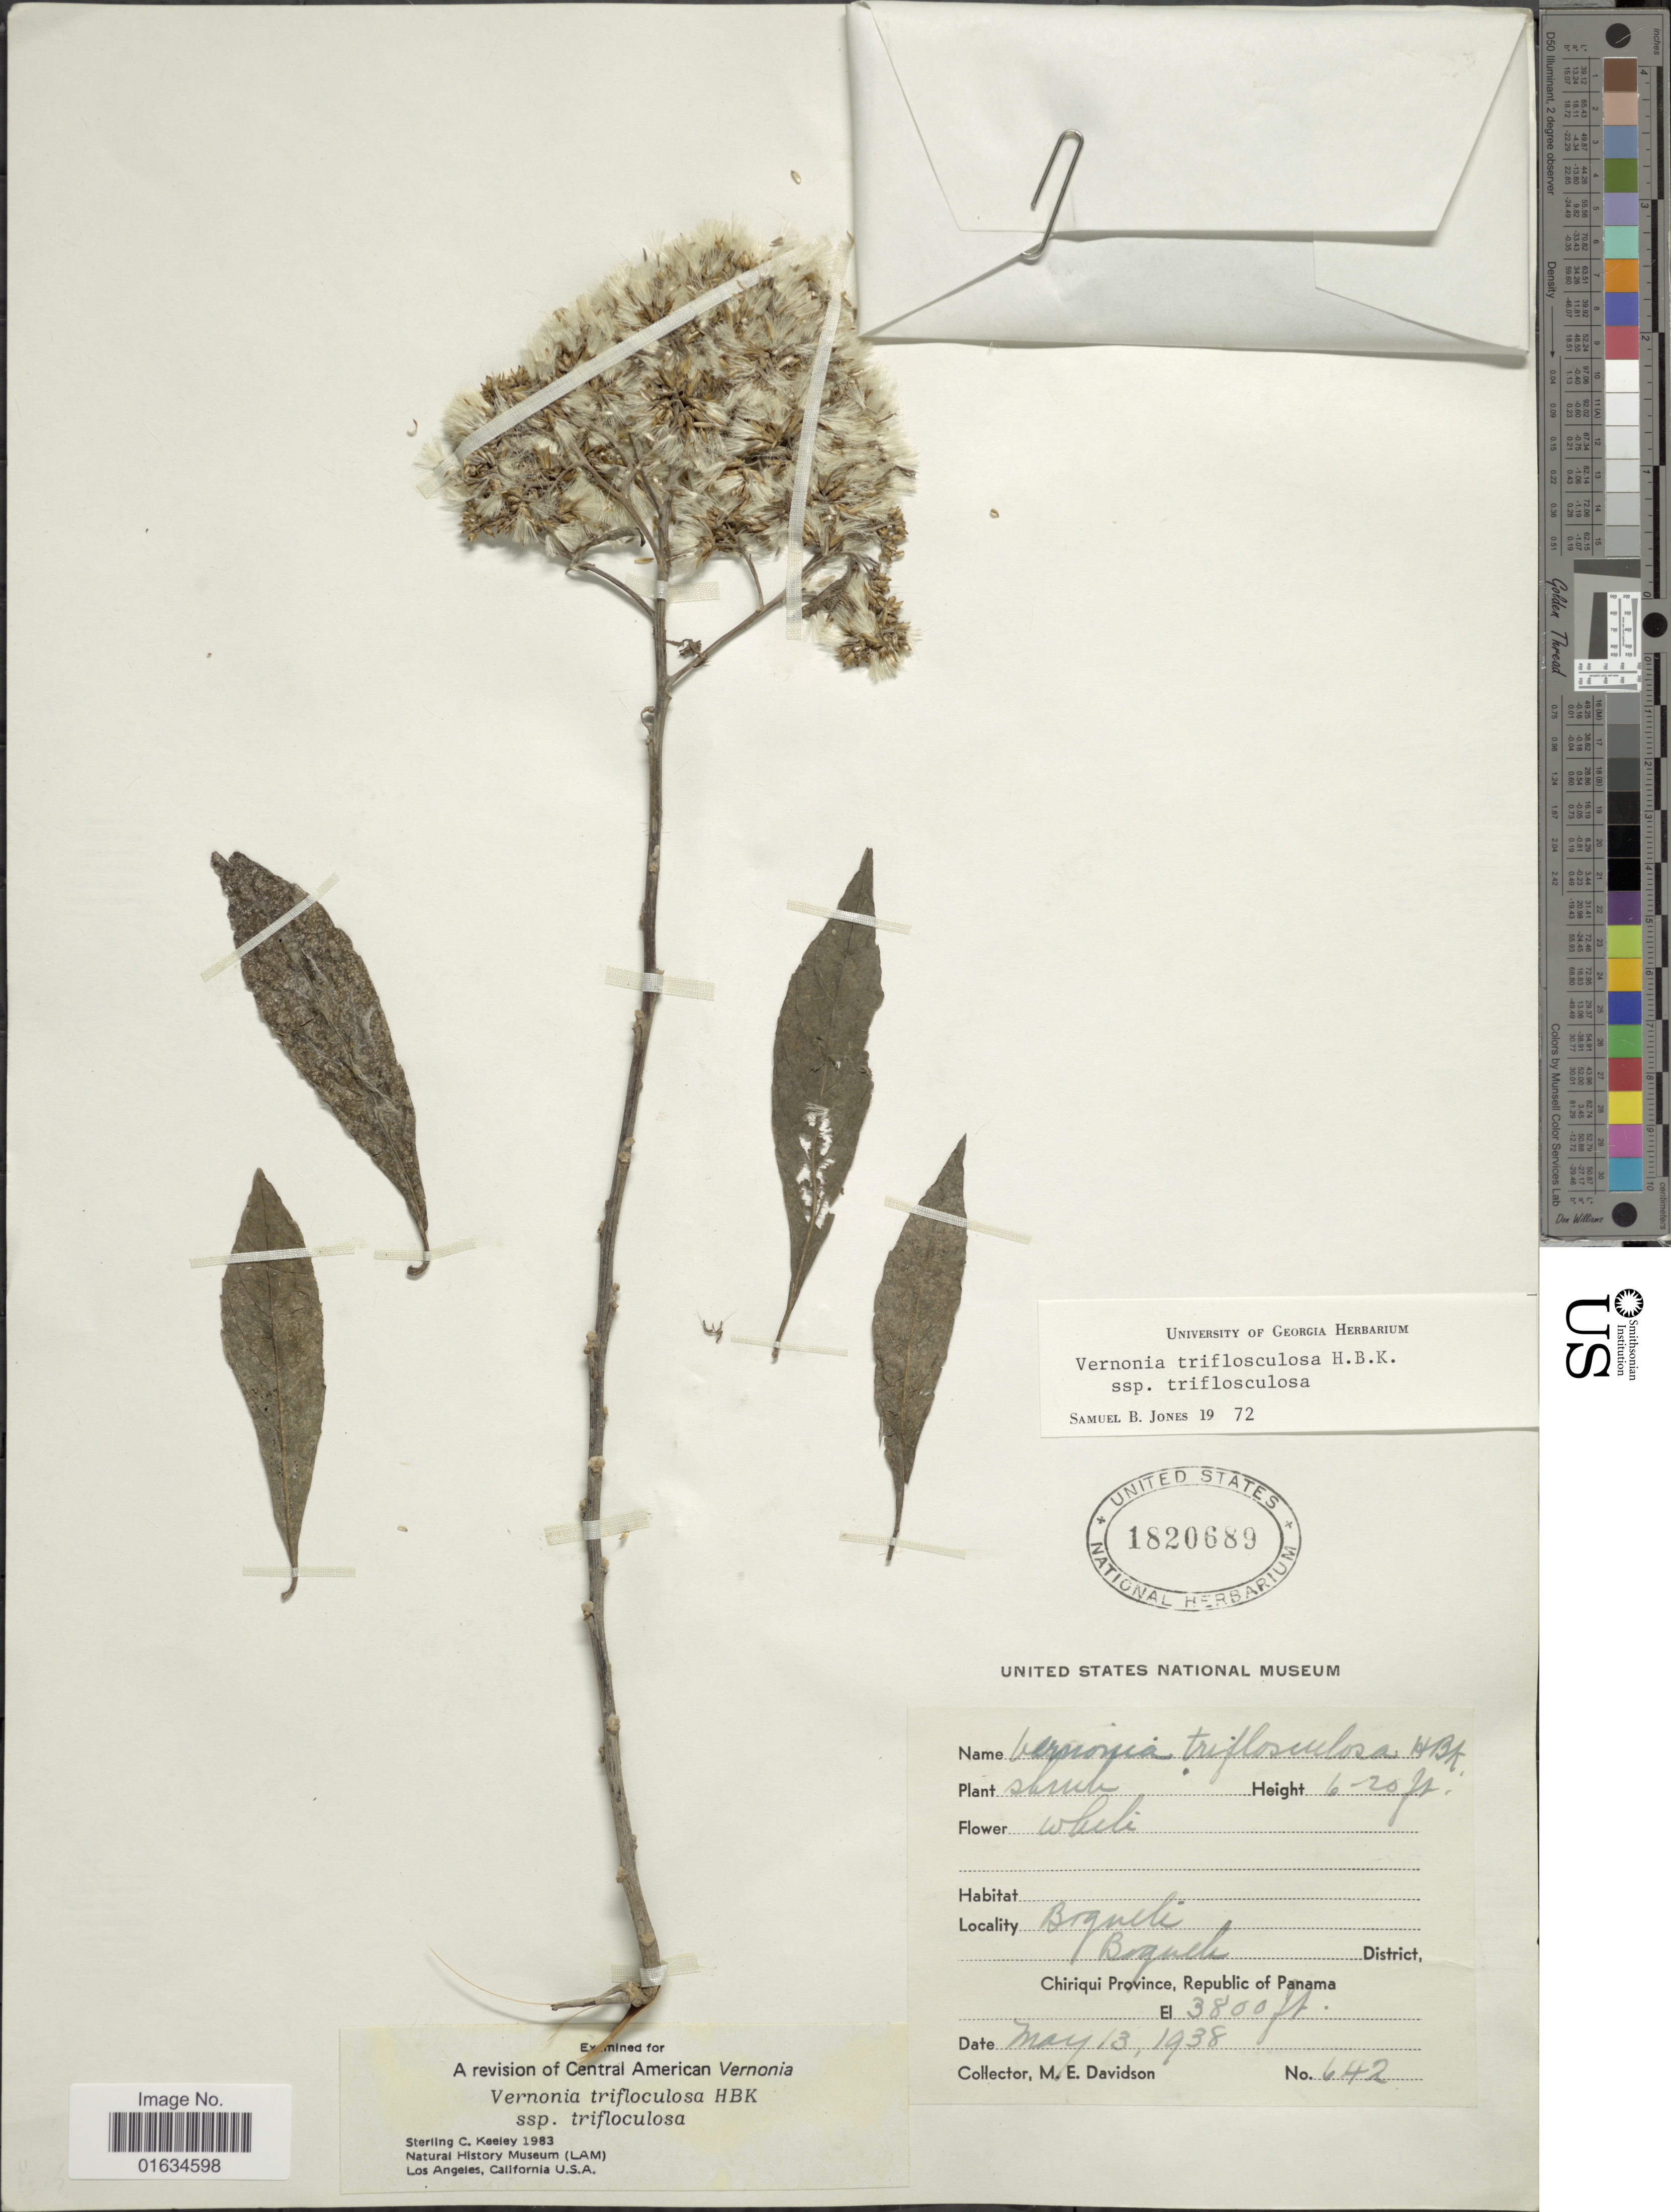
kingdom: Plantae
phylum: Tracheophyta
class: Magnoliopsida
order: Asterales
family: Asteraceae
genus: Eremosis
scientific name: Eremosis triflosculosa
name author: (Kunth) Gleason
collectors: M. E. Davidson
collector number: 642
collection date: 1938-05-13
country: Panama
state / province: Chiriqui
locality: Boquete, Boquete, Republic of Panama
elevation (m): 1158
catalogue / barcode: US 1820689